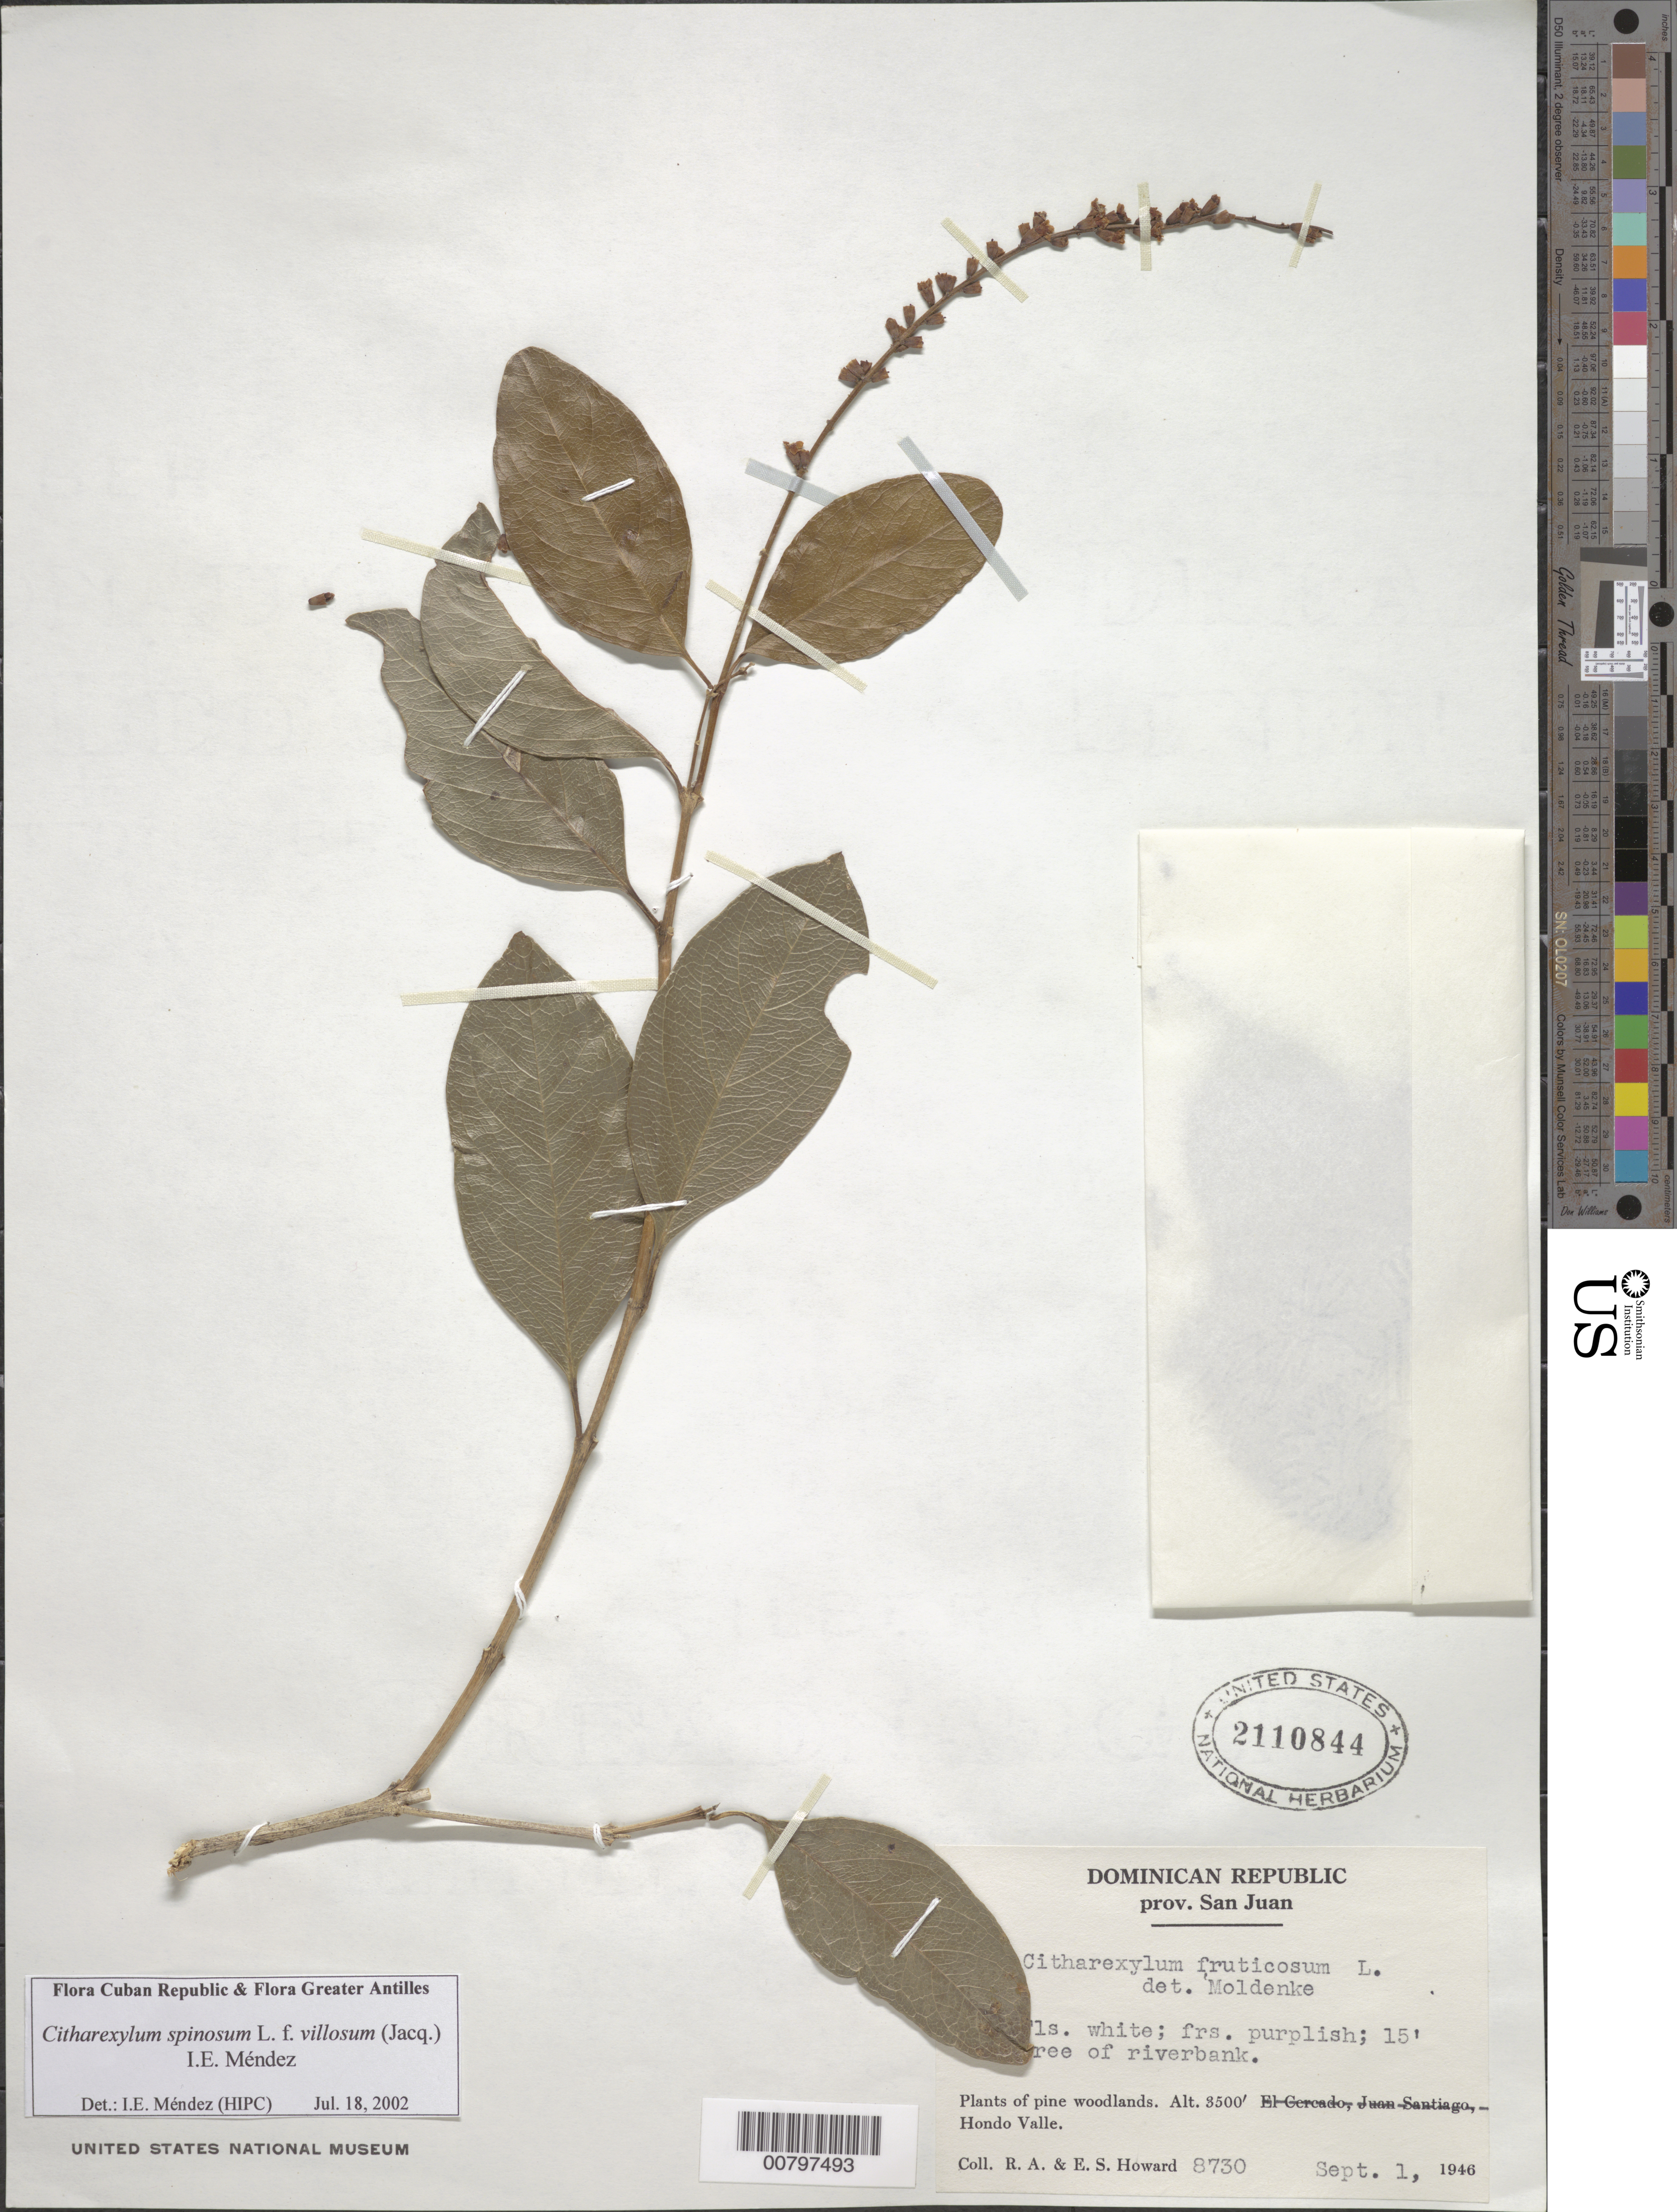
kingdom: Plantae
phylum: Tracheophyta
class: Magnoliopsida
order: Lamiales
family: Verbenaceae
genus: Citharexylum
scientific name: Citharexylum spinosum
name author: L.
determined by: Méndez, Isidro E., (HIPC)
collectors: R. A. Howard & E. S. Howard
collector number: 8730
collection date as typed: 01 Sep 1946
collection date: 1946-09-01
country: Dominican Republic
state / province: San Juan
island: Hispaniola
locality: Hondo Valle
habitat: Riverbank in pine woodlands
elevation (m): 1067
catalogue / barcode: US 2110844